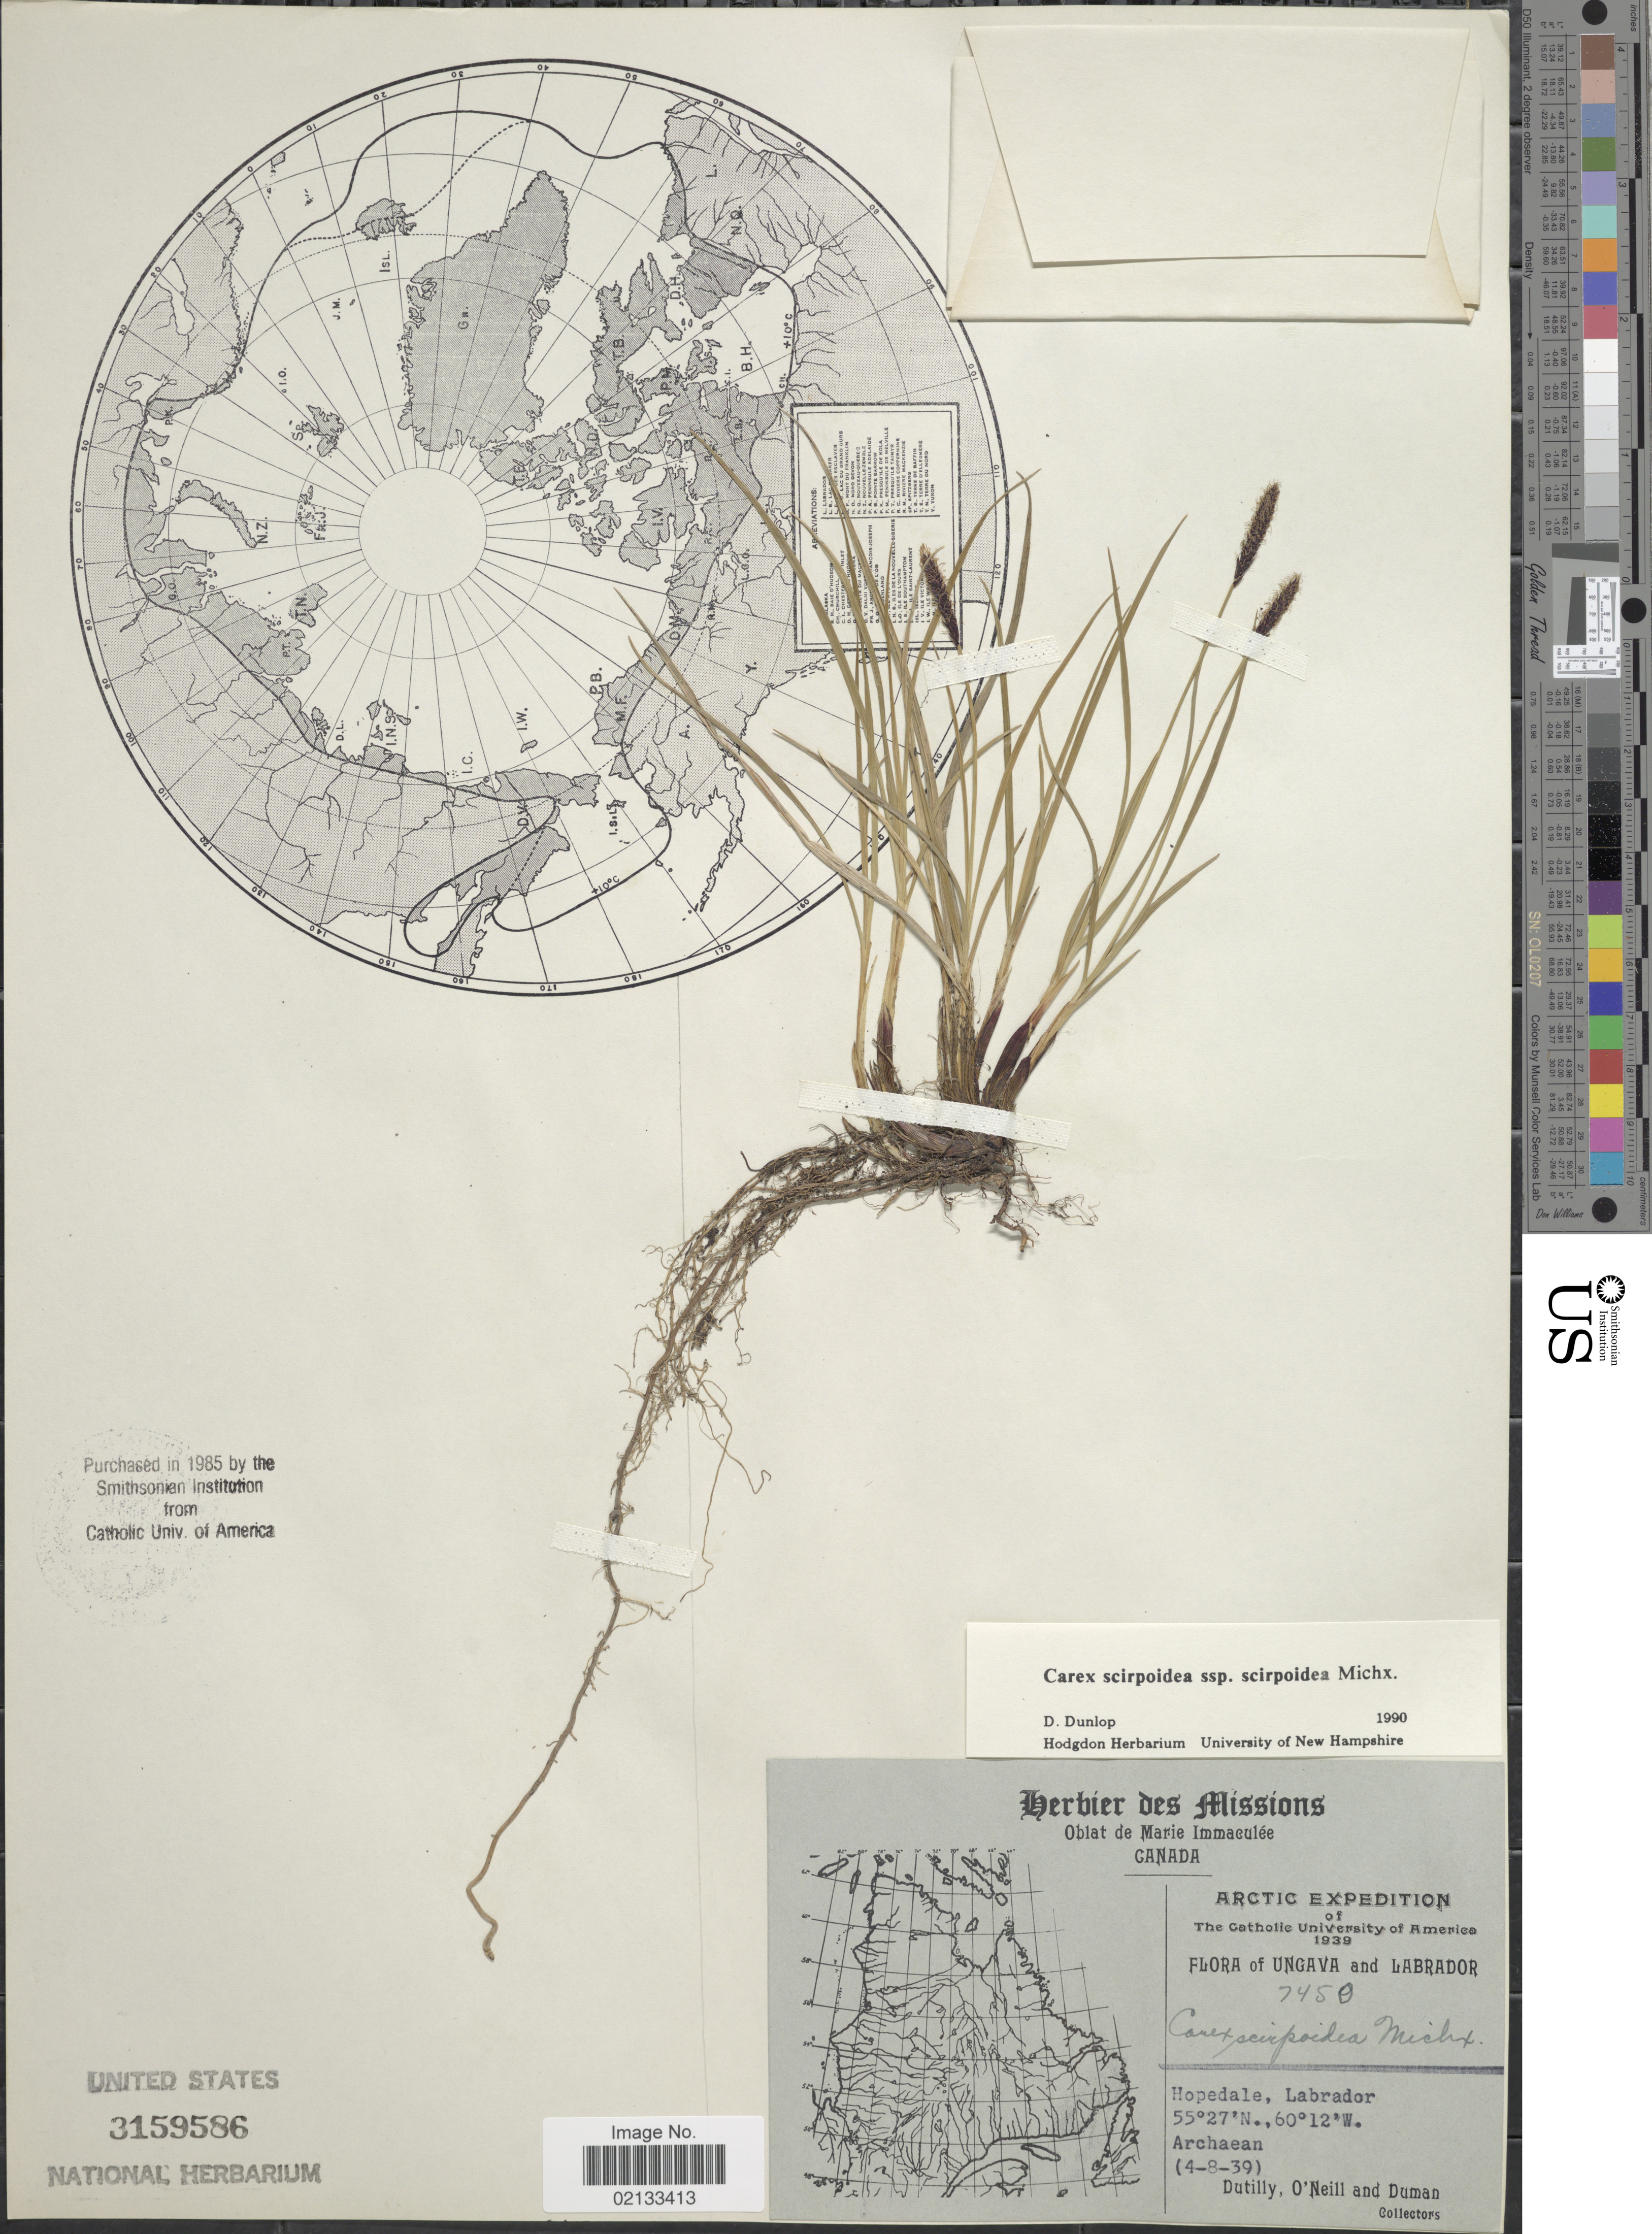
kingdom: Plantae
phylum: Tracheophyta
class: Liliopsida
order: Poales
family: Cyperaceae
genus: Carex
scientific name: Carex scirpoidea subsp. scirpoidea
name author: Michx.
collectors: -. Dutilly, O' Neill & -. Duman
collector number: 7450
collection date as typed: Transcribed d/m/y: 4/8/39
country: Canada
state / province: Newfoundland and Labrador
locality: Arctic, Hopedale, Labrador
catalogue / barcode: US 3159586